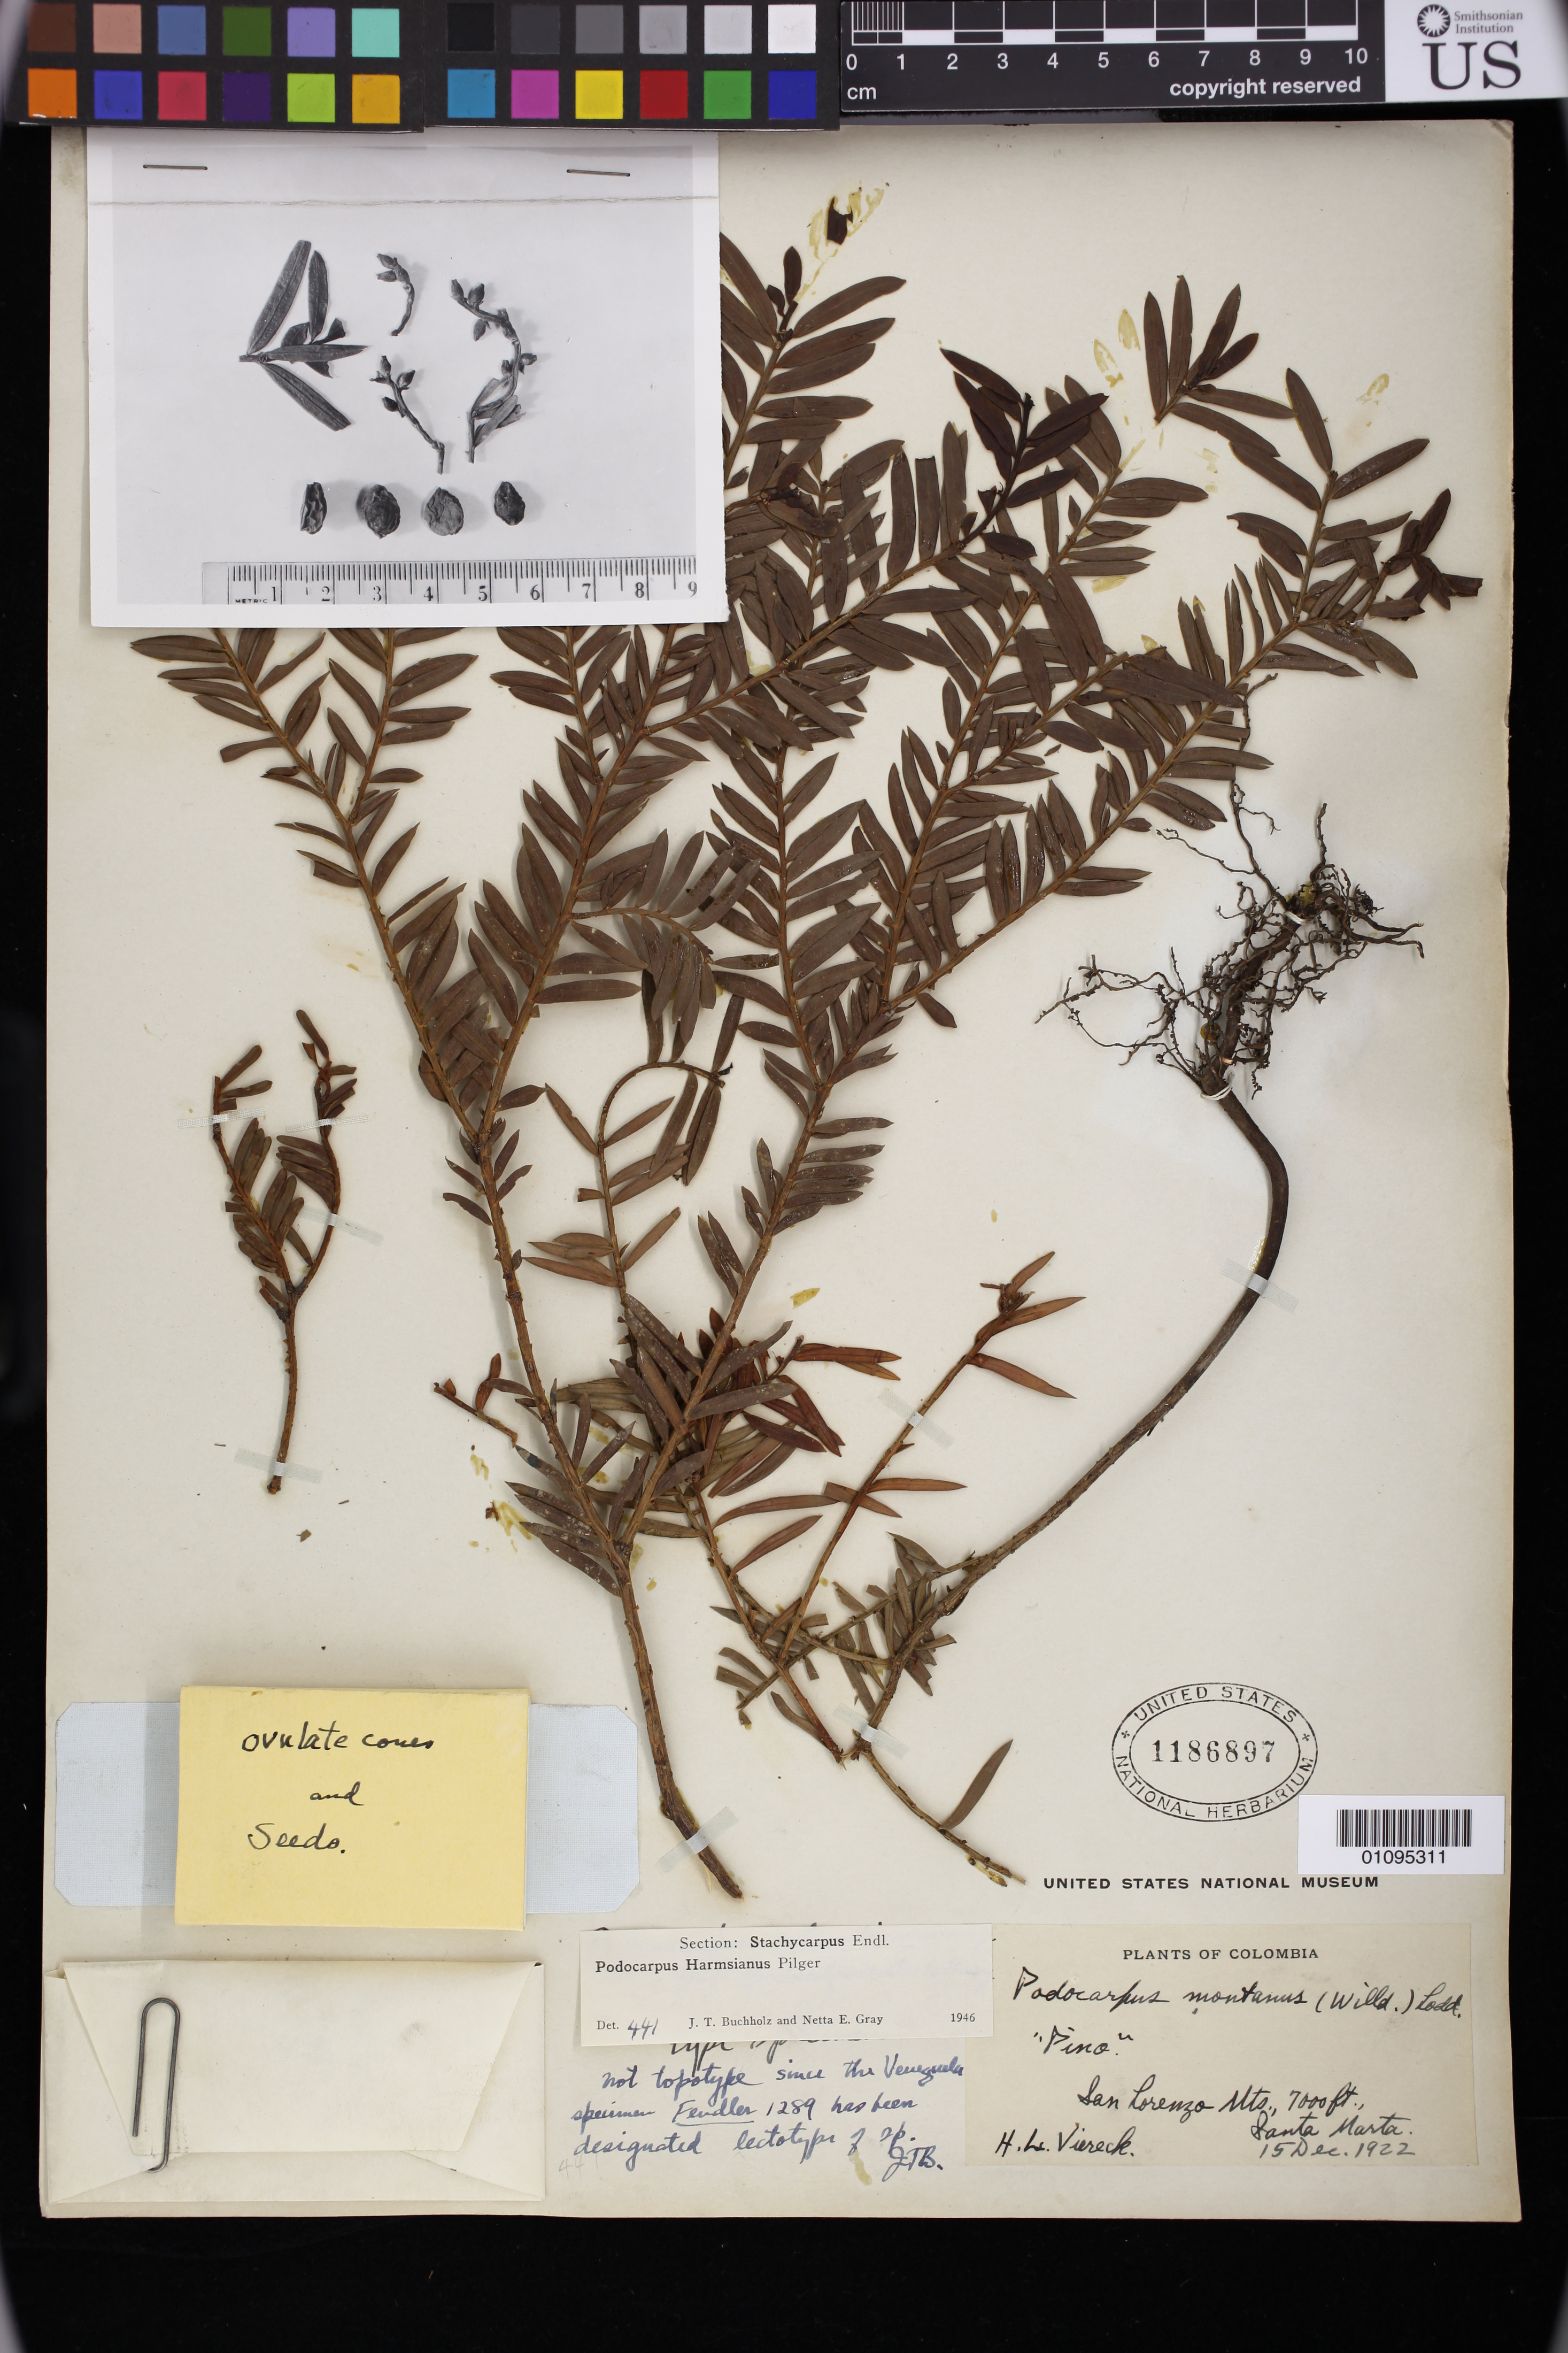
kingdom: Plantae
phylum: Tracheophyta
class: Pinopsida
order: Pinales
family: Podocarpaceae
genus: Podocarpus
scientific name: Podocarpus harmsianus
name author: Pilg.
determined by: Buchholz, J. T.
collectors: H. L. Viereck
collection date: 1922-12-15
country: Colombia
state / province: Magdalena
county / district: Santa Marta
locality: San Lorenzo Mts., Santa Marta.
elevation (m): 2134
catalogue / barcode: US 1186897